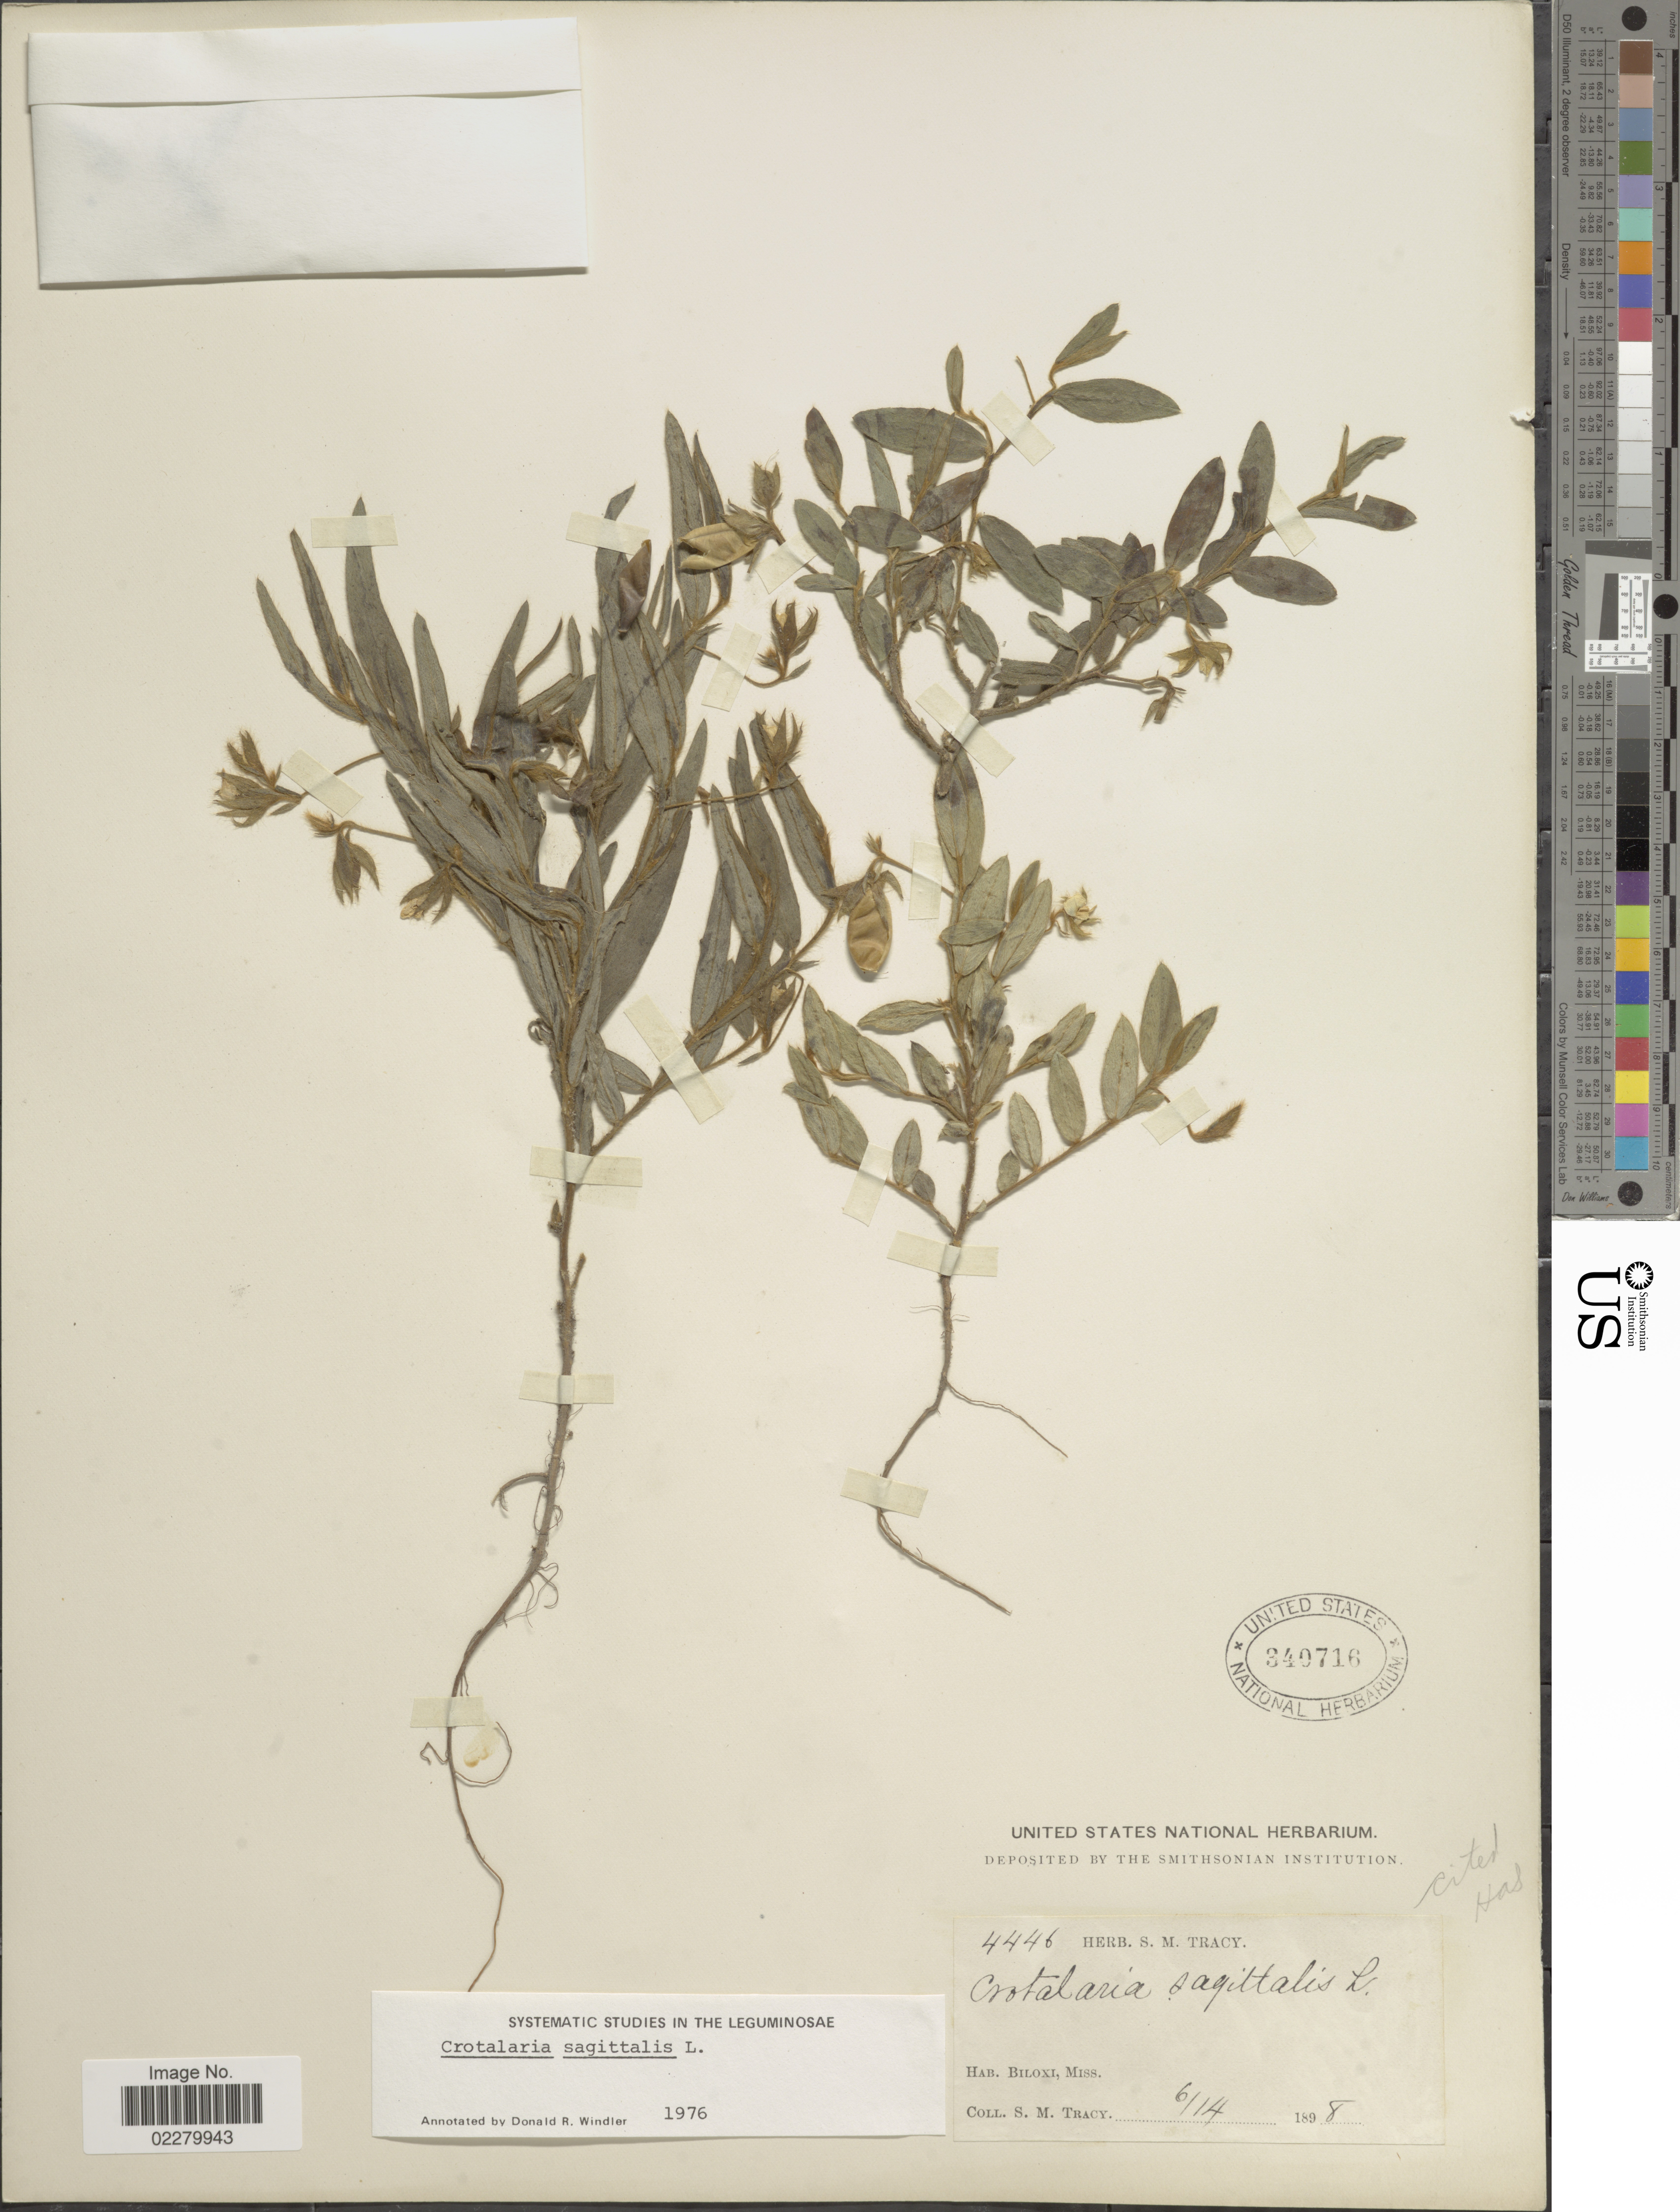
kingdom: Plantae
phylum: Tracheophyta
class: Magnoliopsida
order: Fabales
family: Fabaceae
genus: Crotalaria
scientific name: Crotalaria sagittalis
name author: L.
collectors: S. M. Tracy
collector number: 4446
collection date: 1898-06-14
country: United States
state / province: Mississippi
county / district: Harrison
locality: Biloxi, Miss.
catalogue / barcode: US 340716